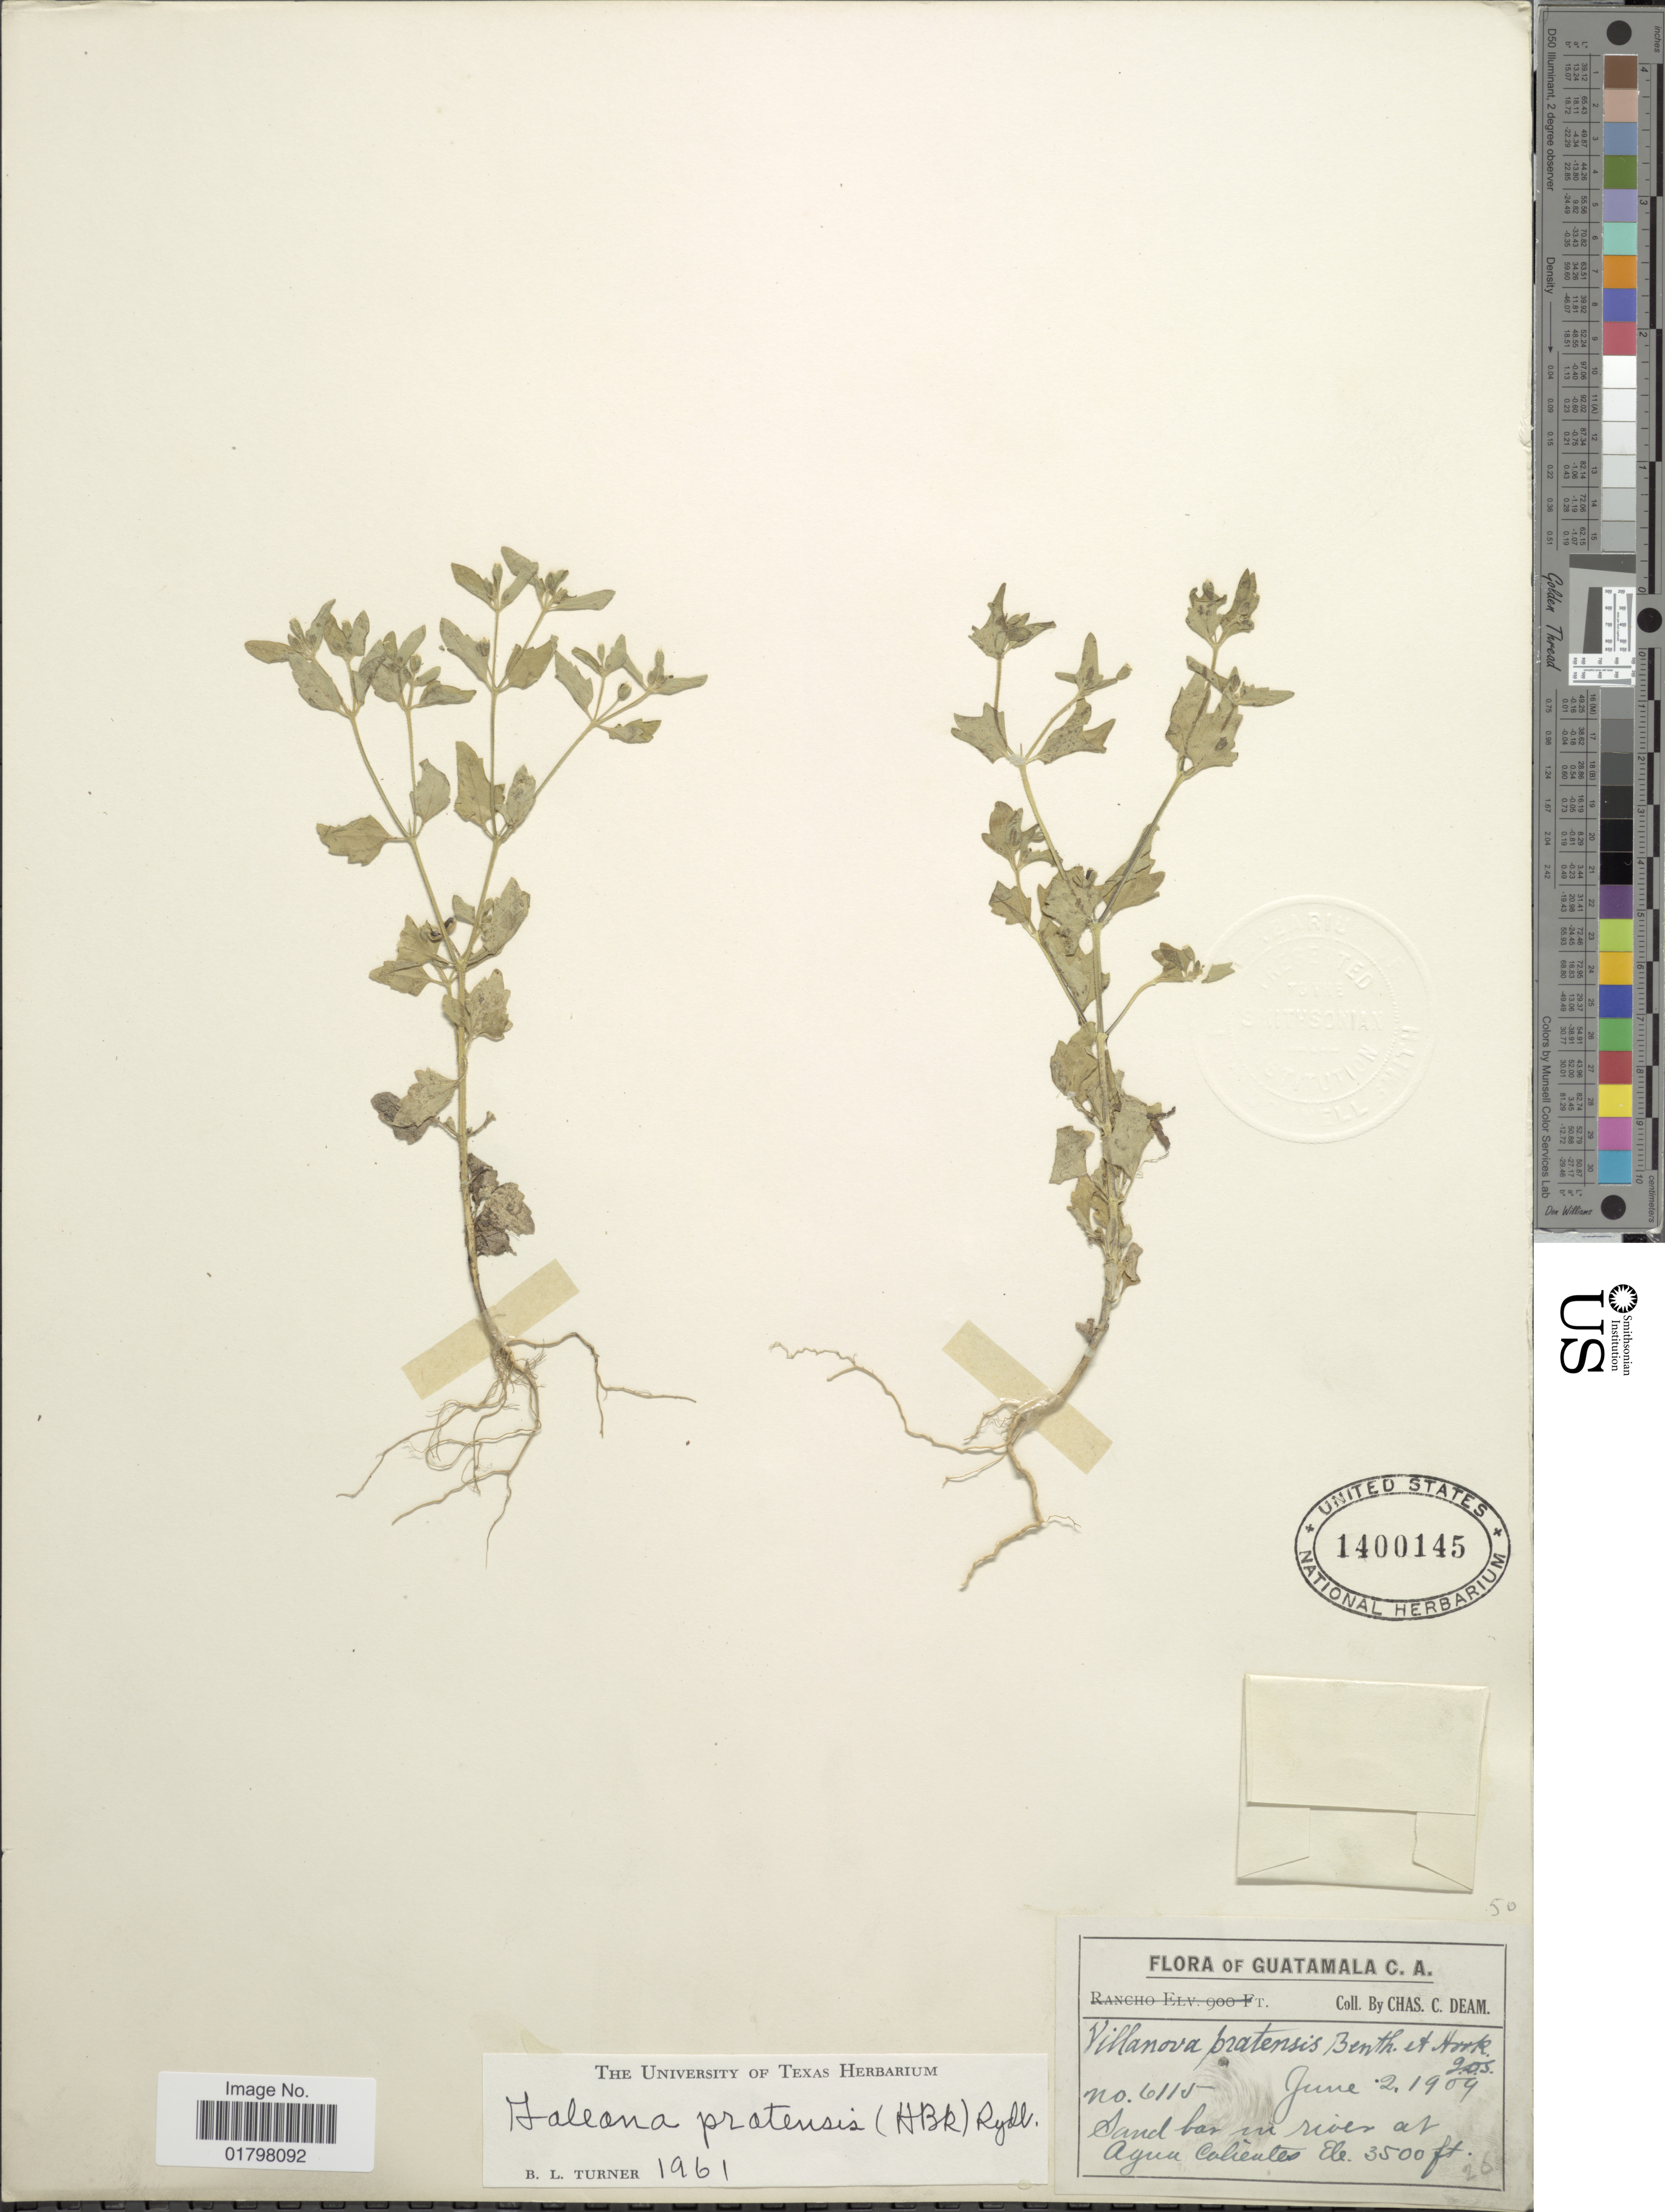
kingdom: Plantae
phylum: Tracheophyta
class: Magnoliopsida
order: Asterales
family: Asteraceae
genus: Galeana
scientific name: Galeana pratensis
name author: (Kunth) Rydb.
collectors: C. C. Deam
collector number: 6115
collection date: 1909-06-02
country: Guatemala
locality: Sand bar river at Agua Calientes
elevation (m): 1067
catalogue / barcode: US 1400145